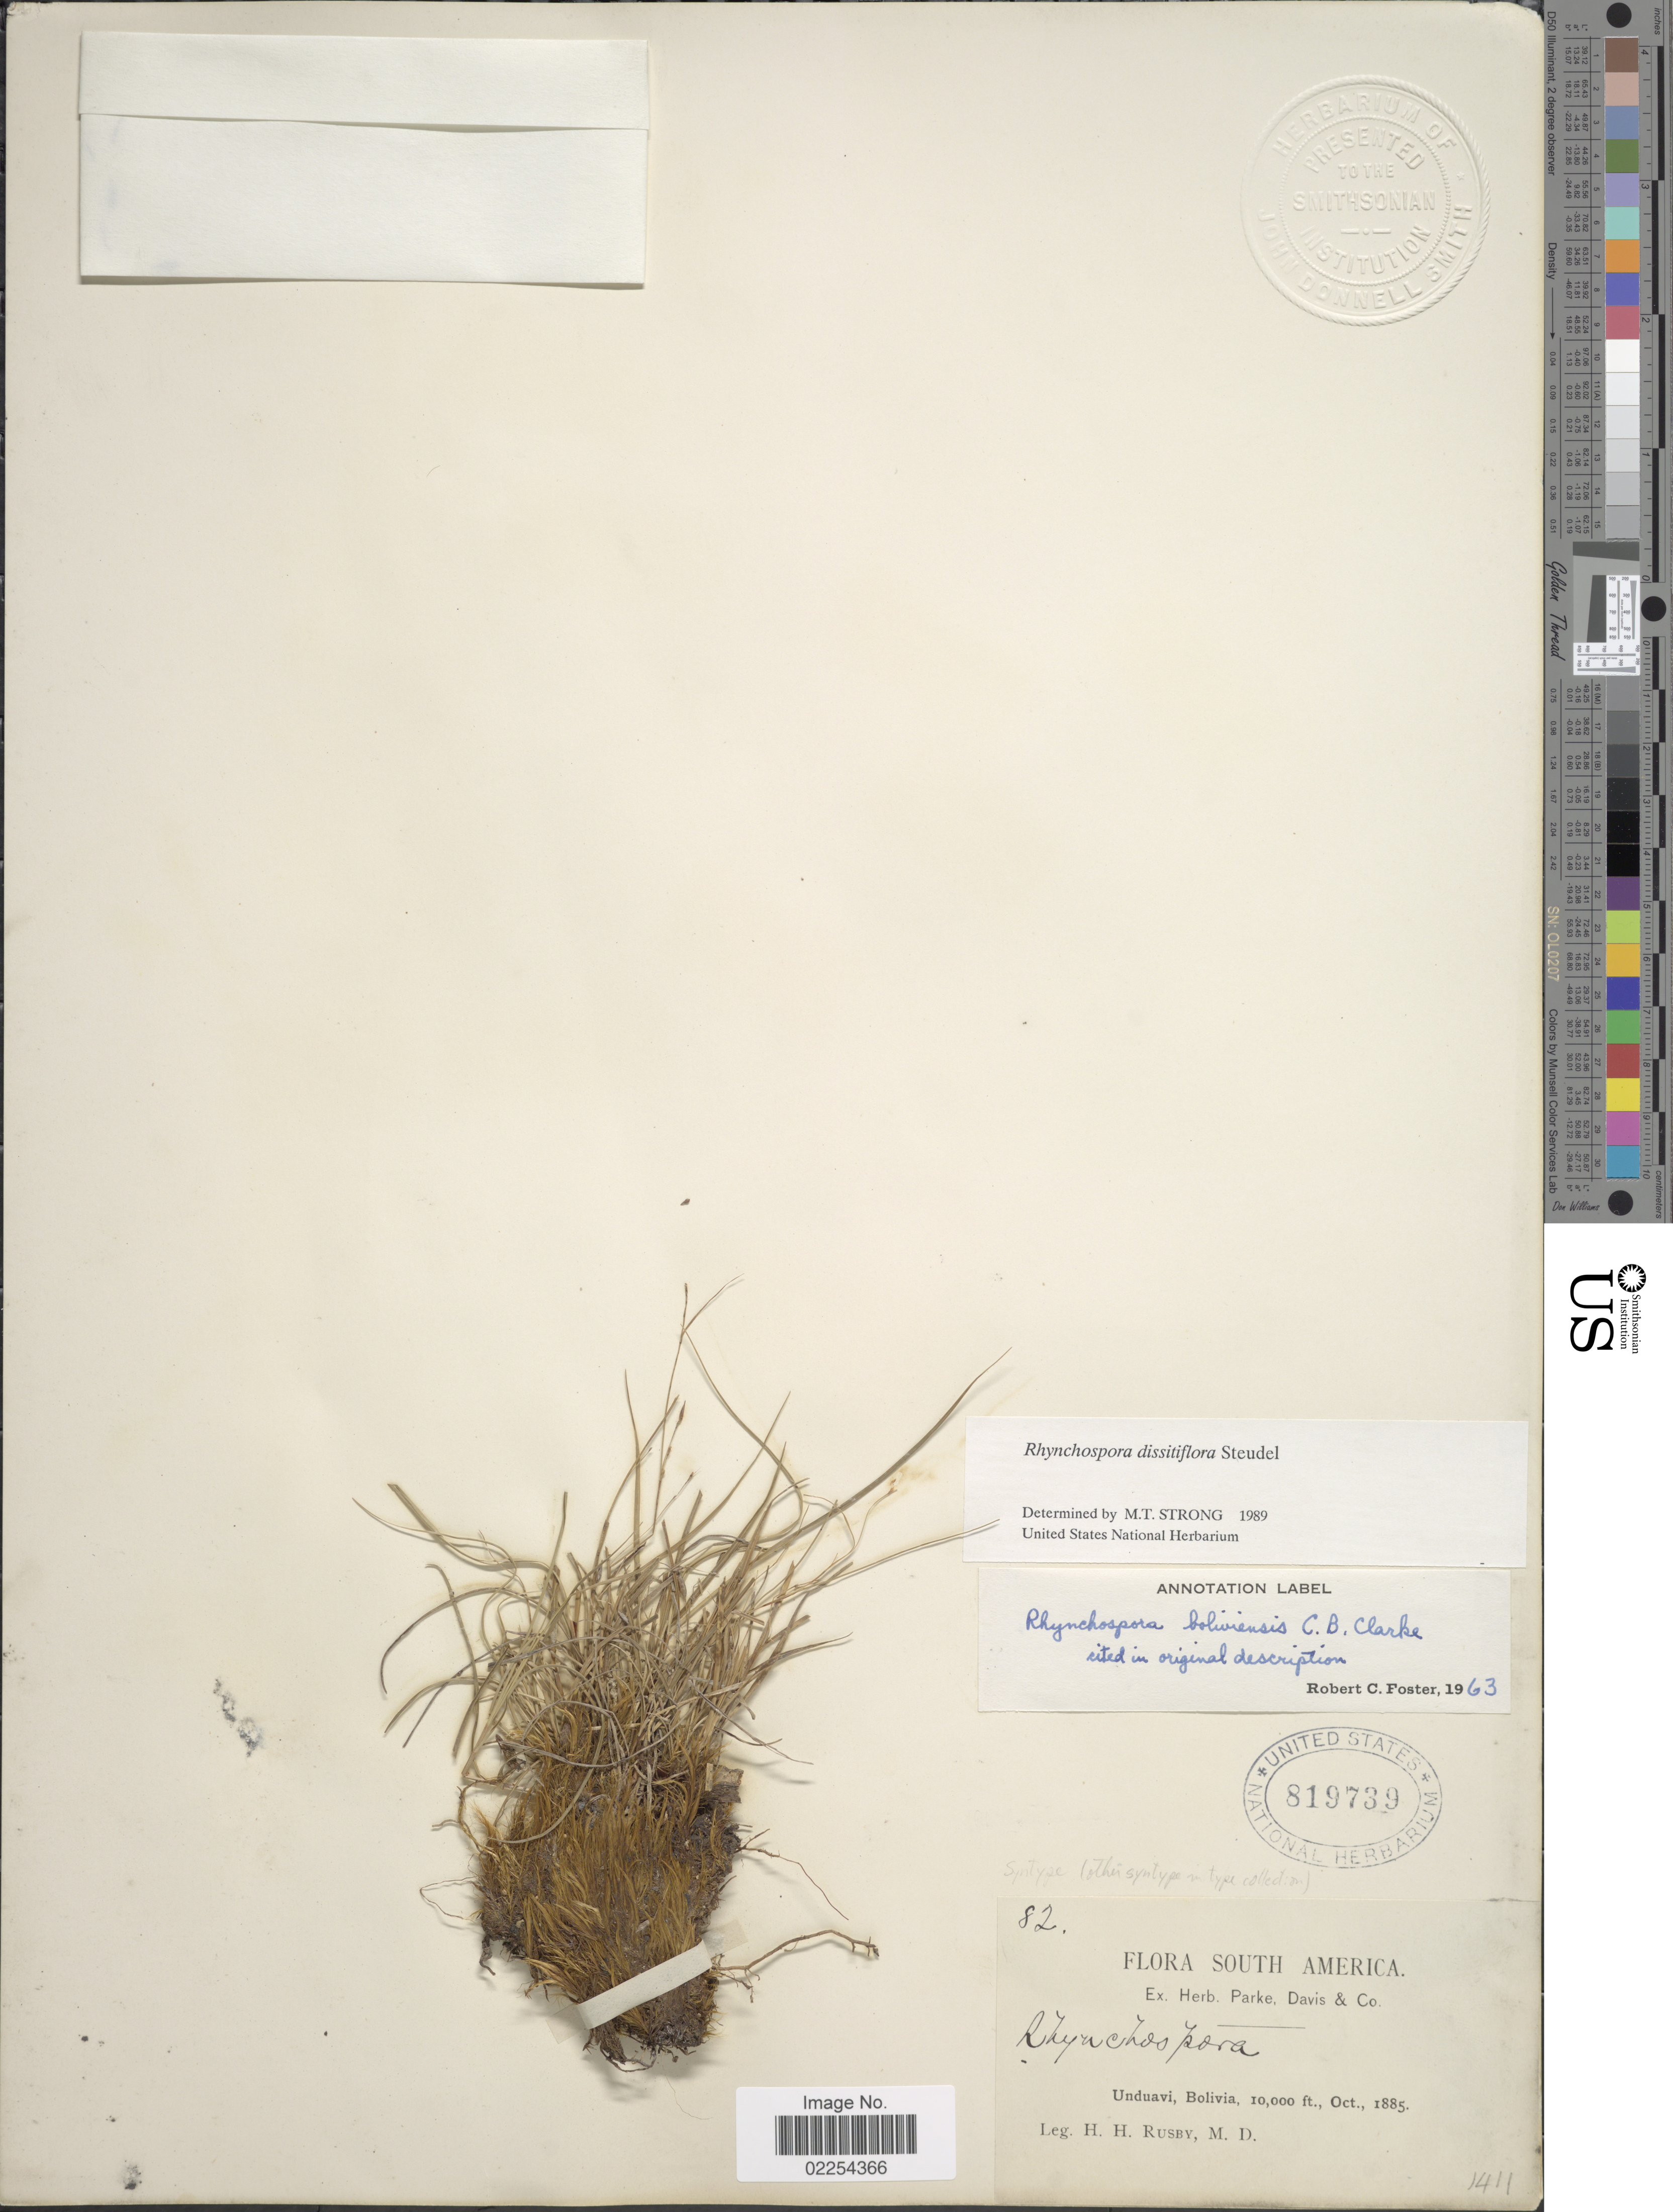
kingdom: Plantae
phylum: Tracheophyta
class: Liliopsida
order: Poales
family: Cyperaceae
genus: Rhynchospora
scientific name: Rhynchospora dissitiflora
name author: Steud. ex Boeckeler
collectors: H. H. Rusby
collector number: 82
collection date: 1885-10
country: Bolivia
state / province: La Paz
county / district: Nor Yungas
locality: Unduavi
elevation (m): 3048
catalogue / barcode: US 819739